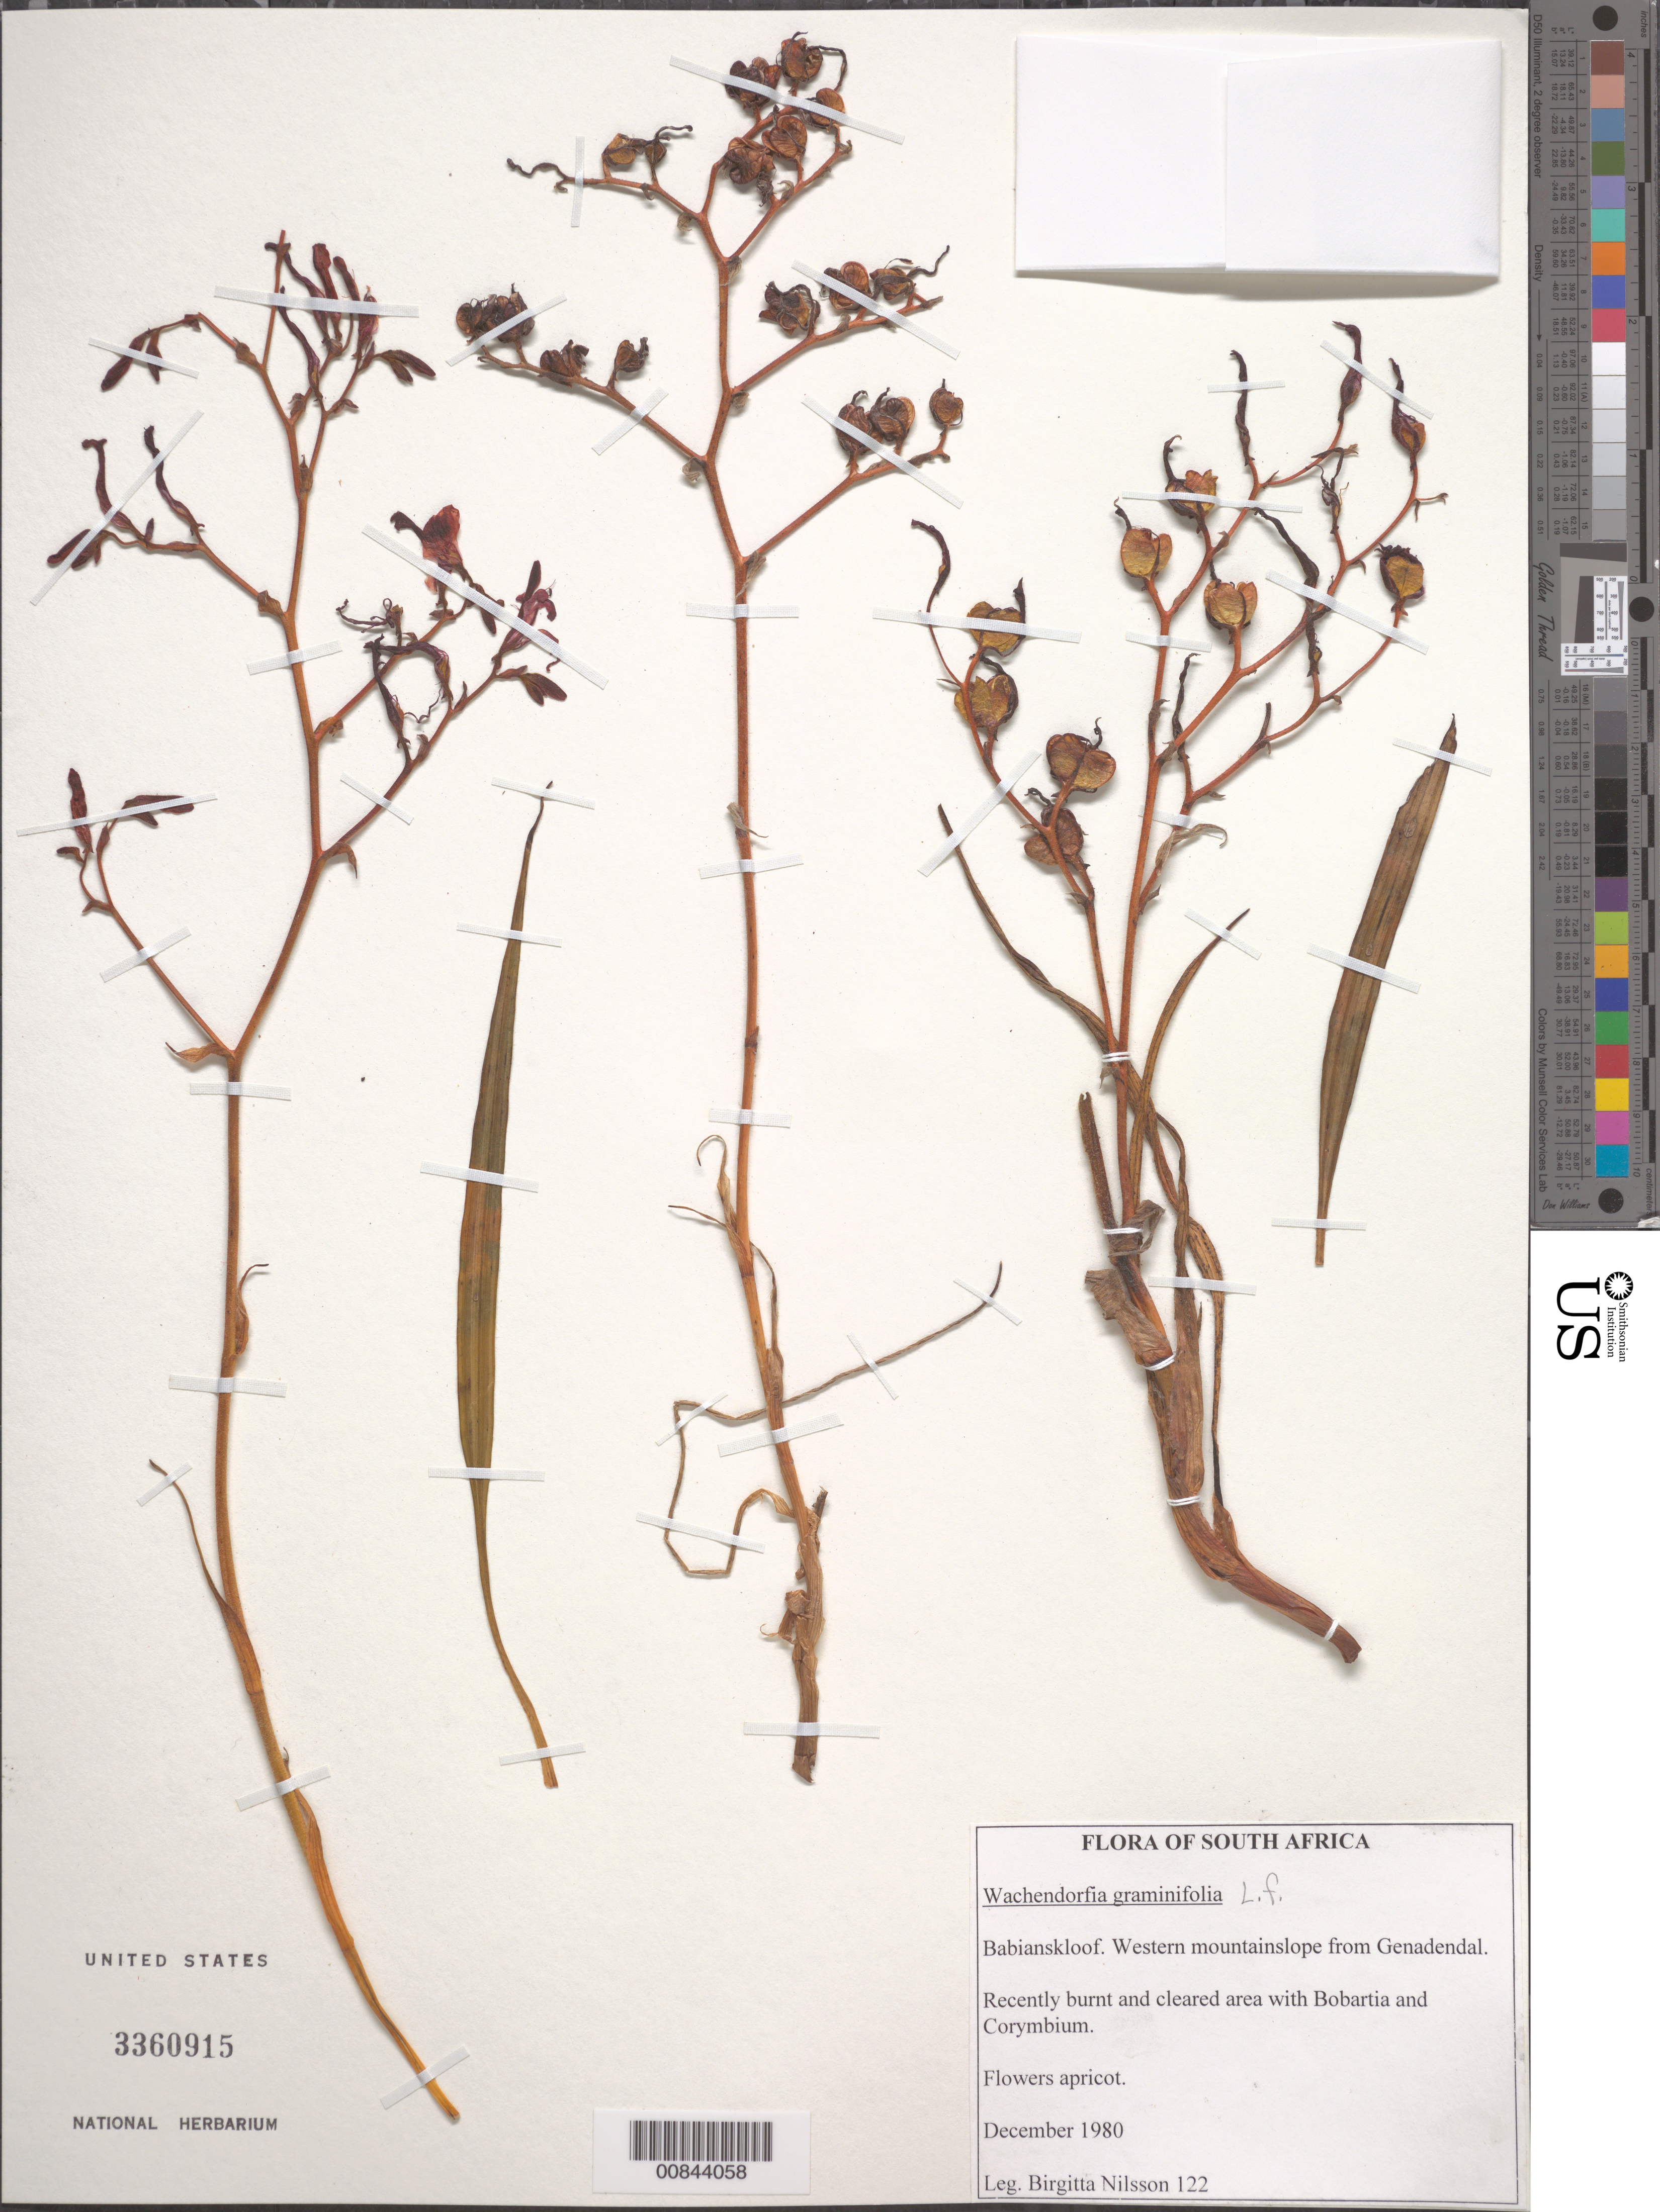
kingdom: Plantae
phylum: Tracheophyta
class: Liliopsida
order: Commelinales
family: Haemodoraceae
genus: Wachendorfia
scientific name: Wachendorfia graminifolia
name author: L. f.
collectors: B. Carlin-Nilsson et al.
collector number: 122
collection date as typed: Dec 1980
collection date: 1980-12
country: South Africa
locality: Babianskloof, Western mountainslope from Genadendal.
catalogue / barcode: US 3360915